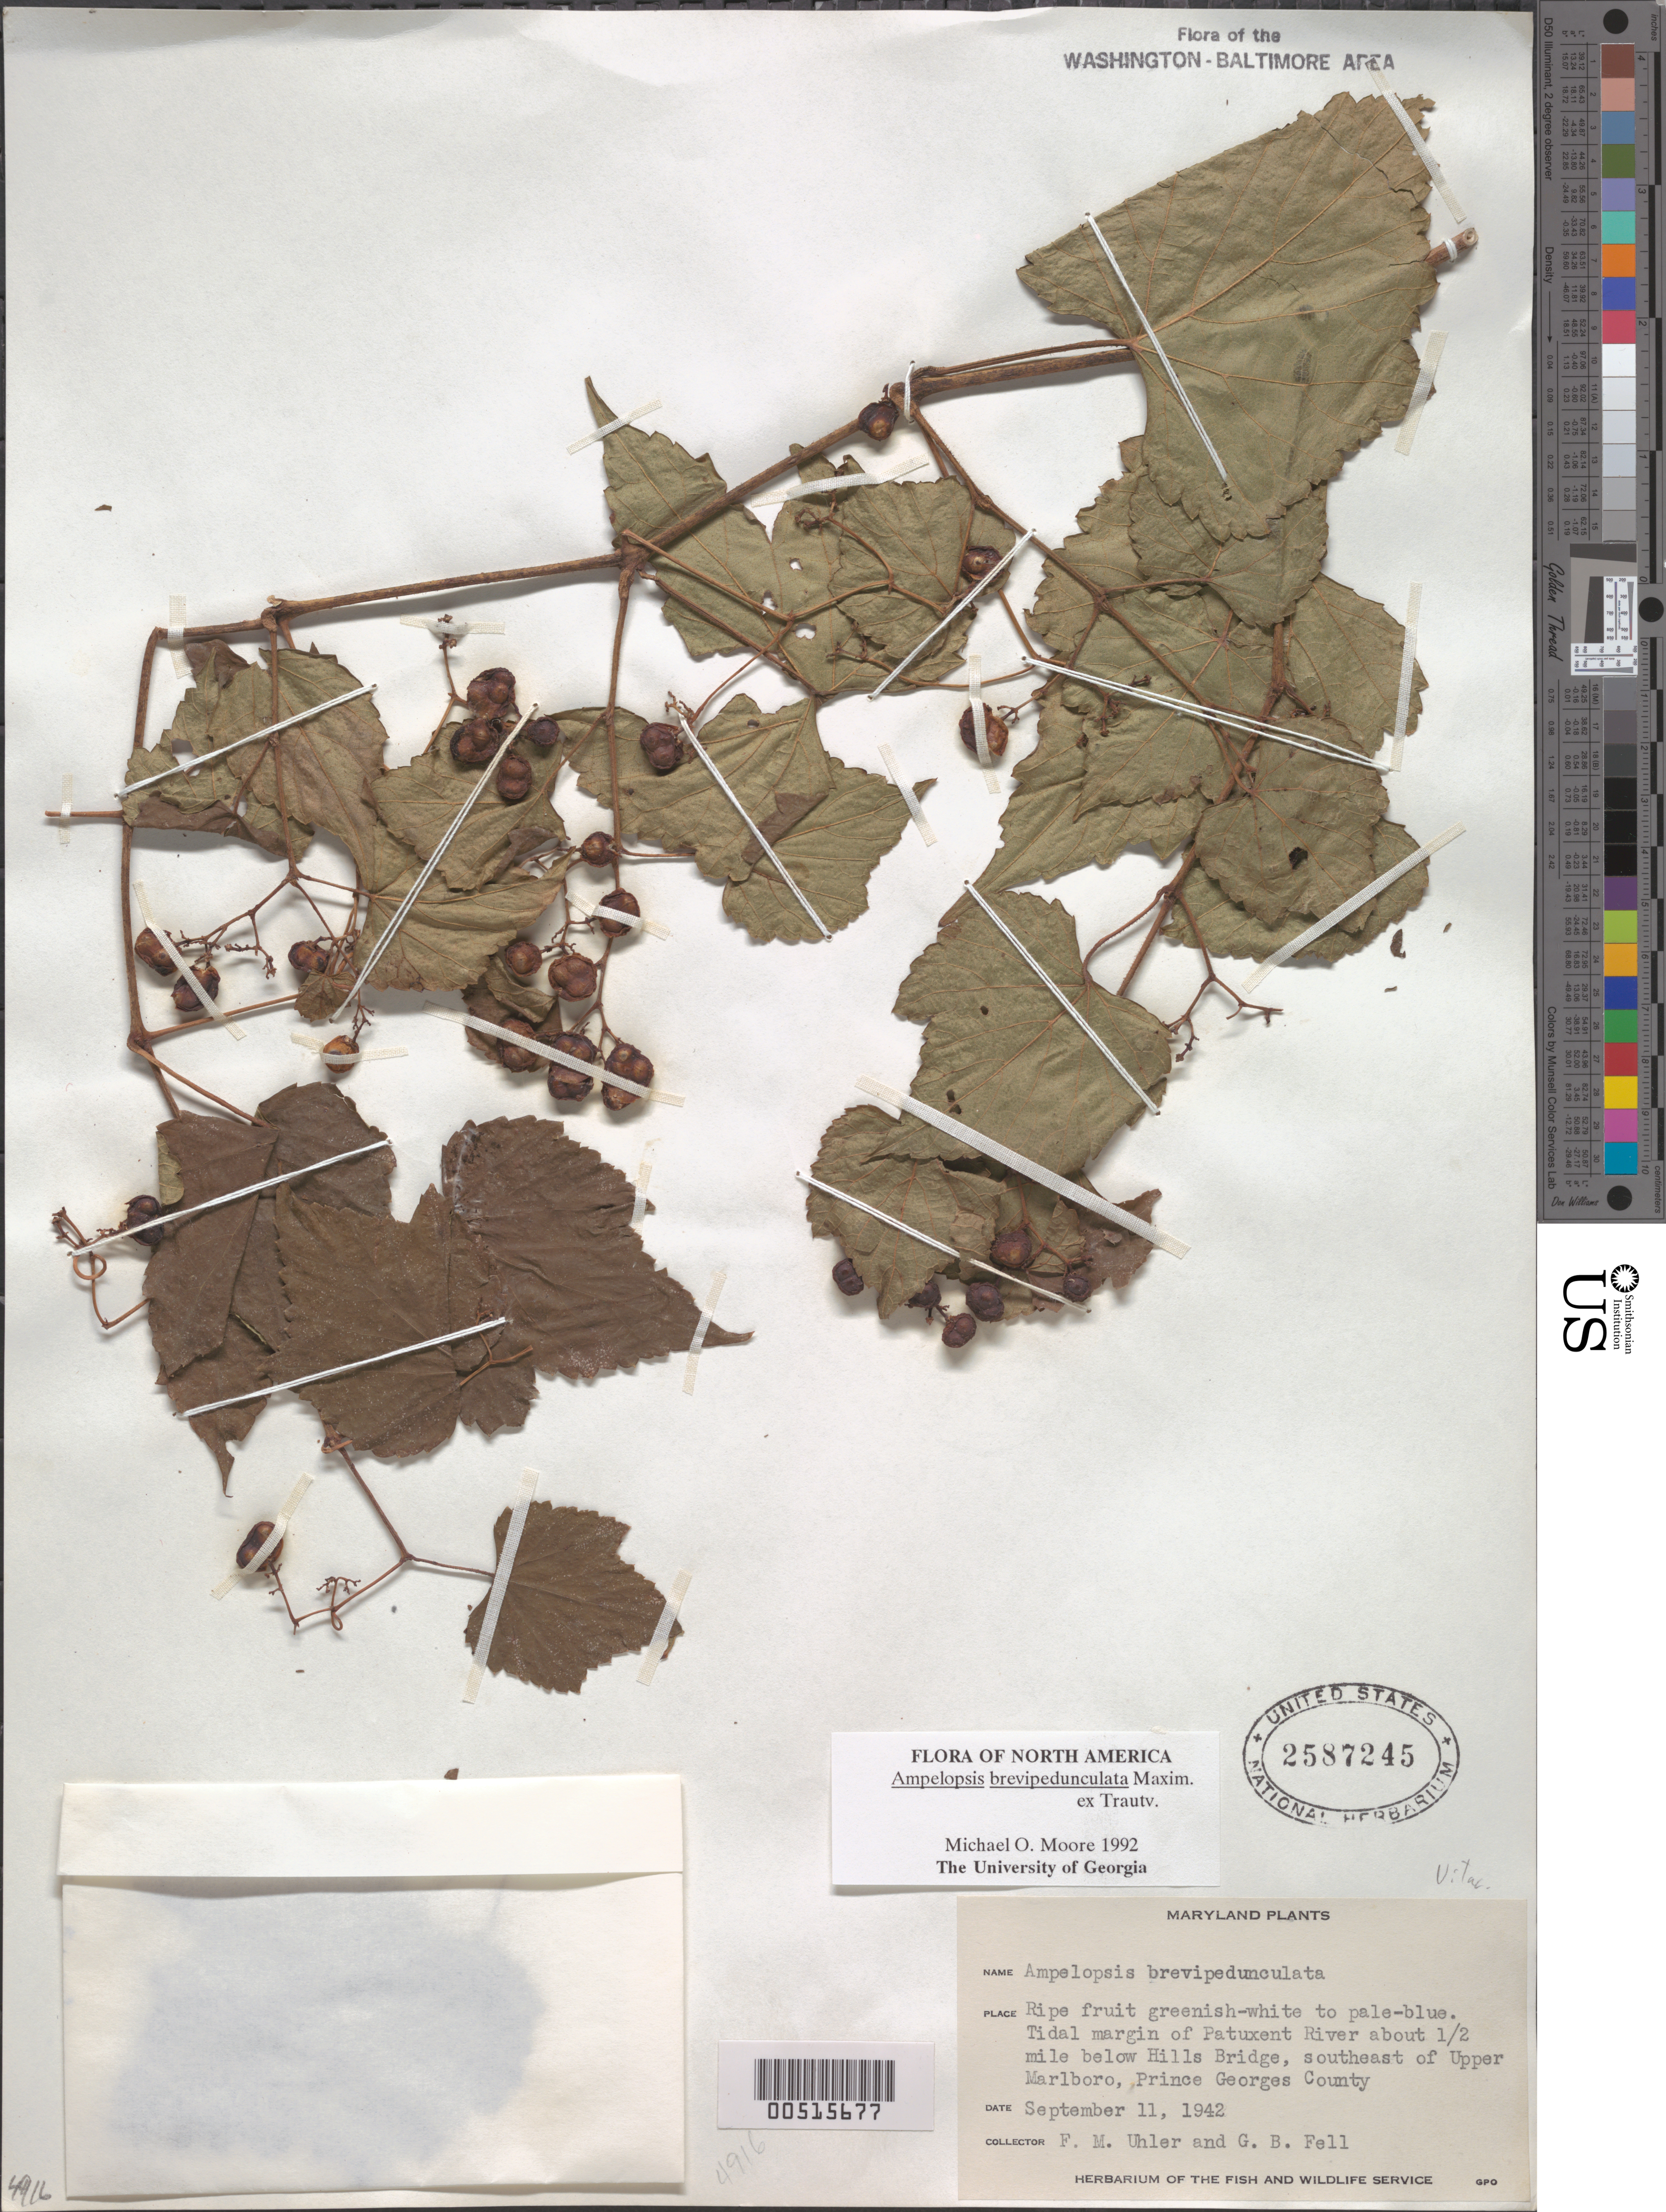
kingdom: Plantae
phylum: Tracheophyta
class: Magnoliopsida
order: Vitales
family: Vitaceae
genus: Ampelopsis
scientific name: Ampelopsis brevipedunculata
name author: (Maxim.) Trautv.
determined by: Moore, M. O.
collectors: F. M. Uhler & G. Fell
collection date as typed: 11 Sep 1942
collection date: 1942-09-11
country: United States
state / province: Maryland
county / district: Prince George's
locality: Upper Marlboro, SE of, 0.5 mi. below Hillsbridge, margin of Patuxent River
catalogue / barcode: US 2587245